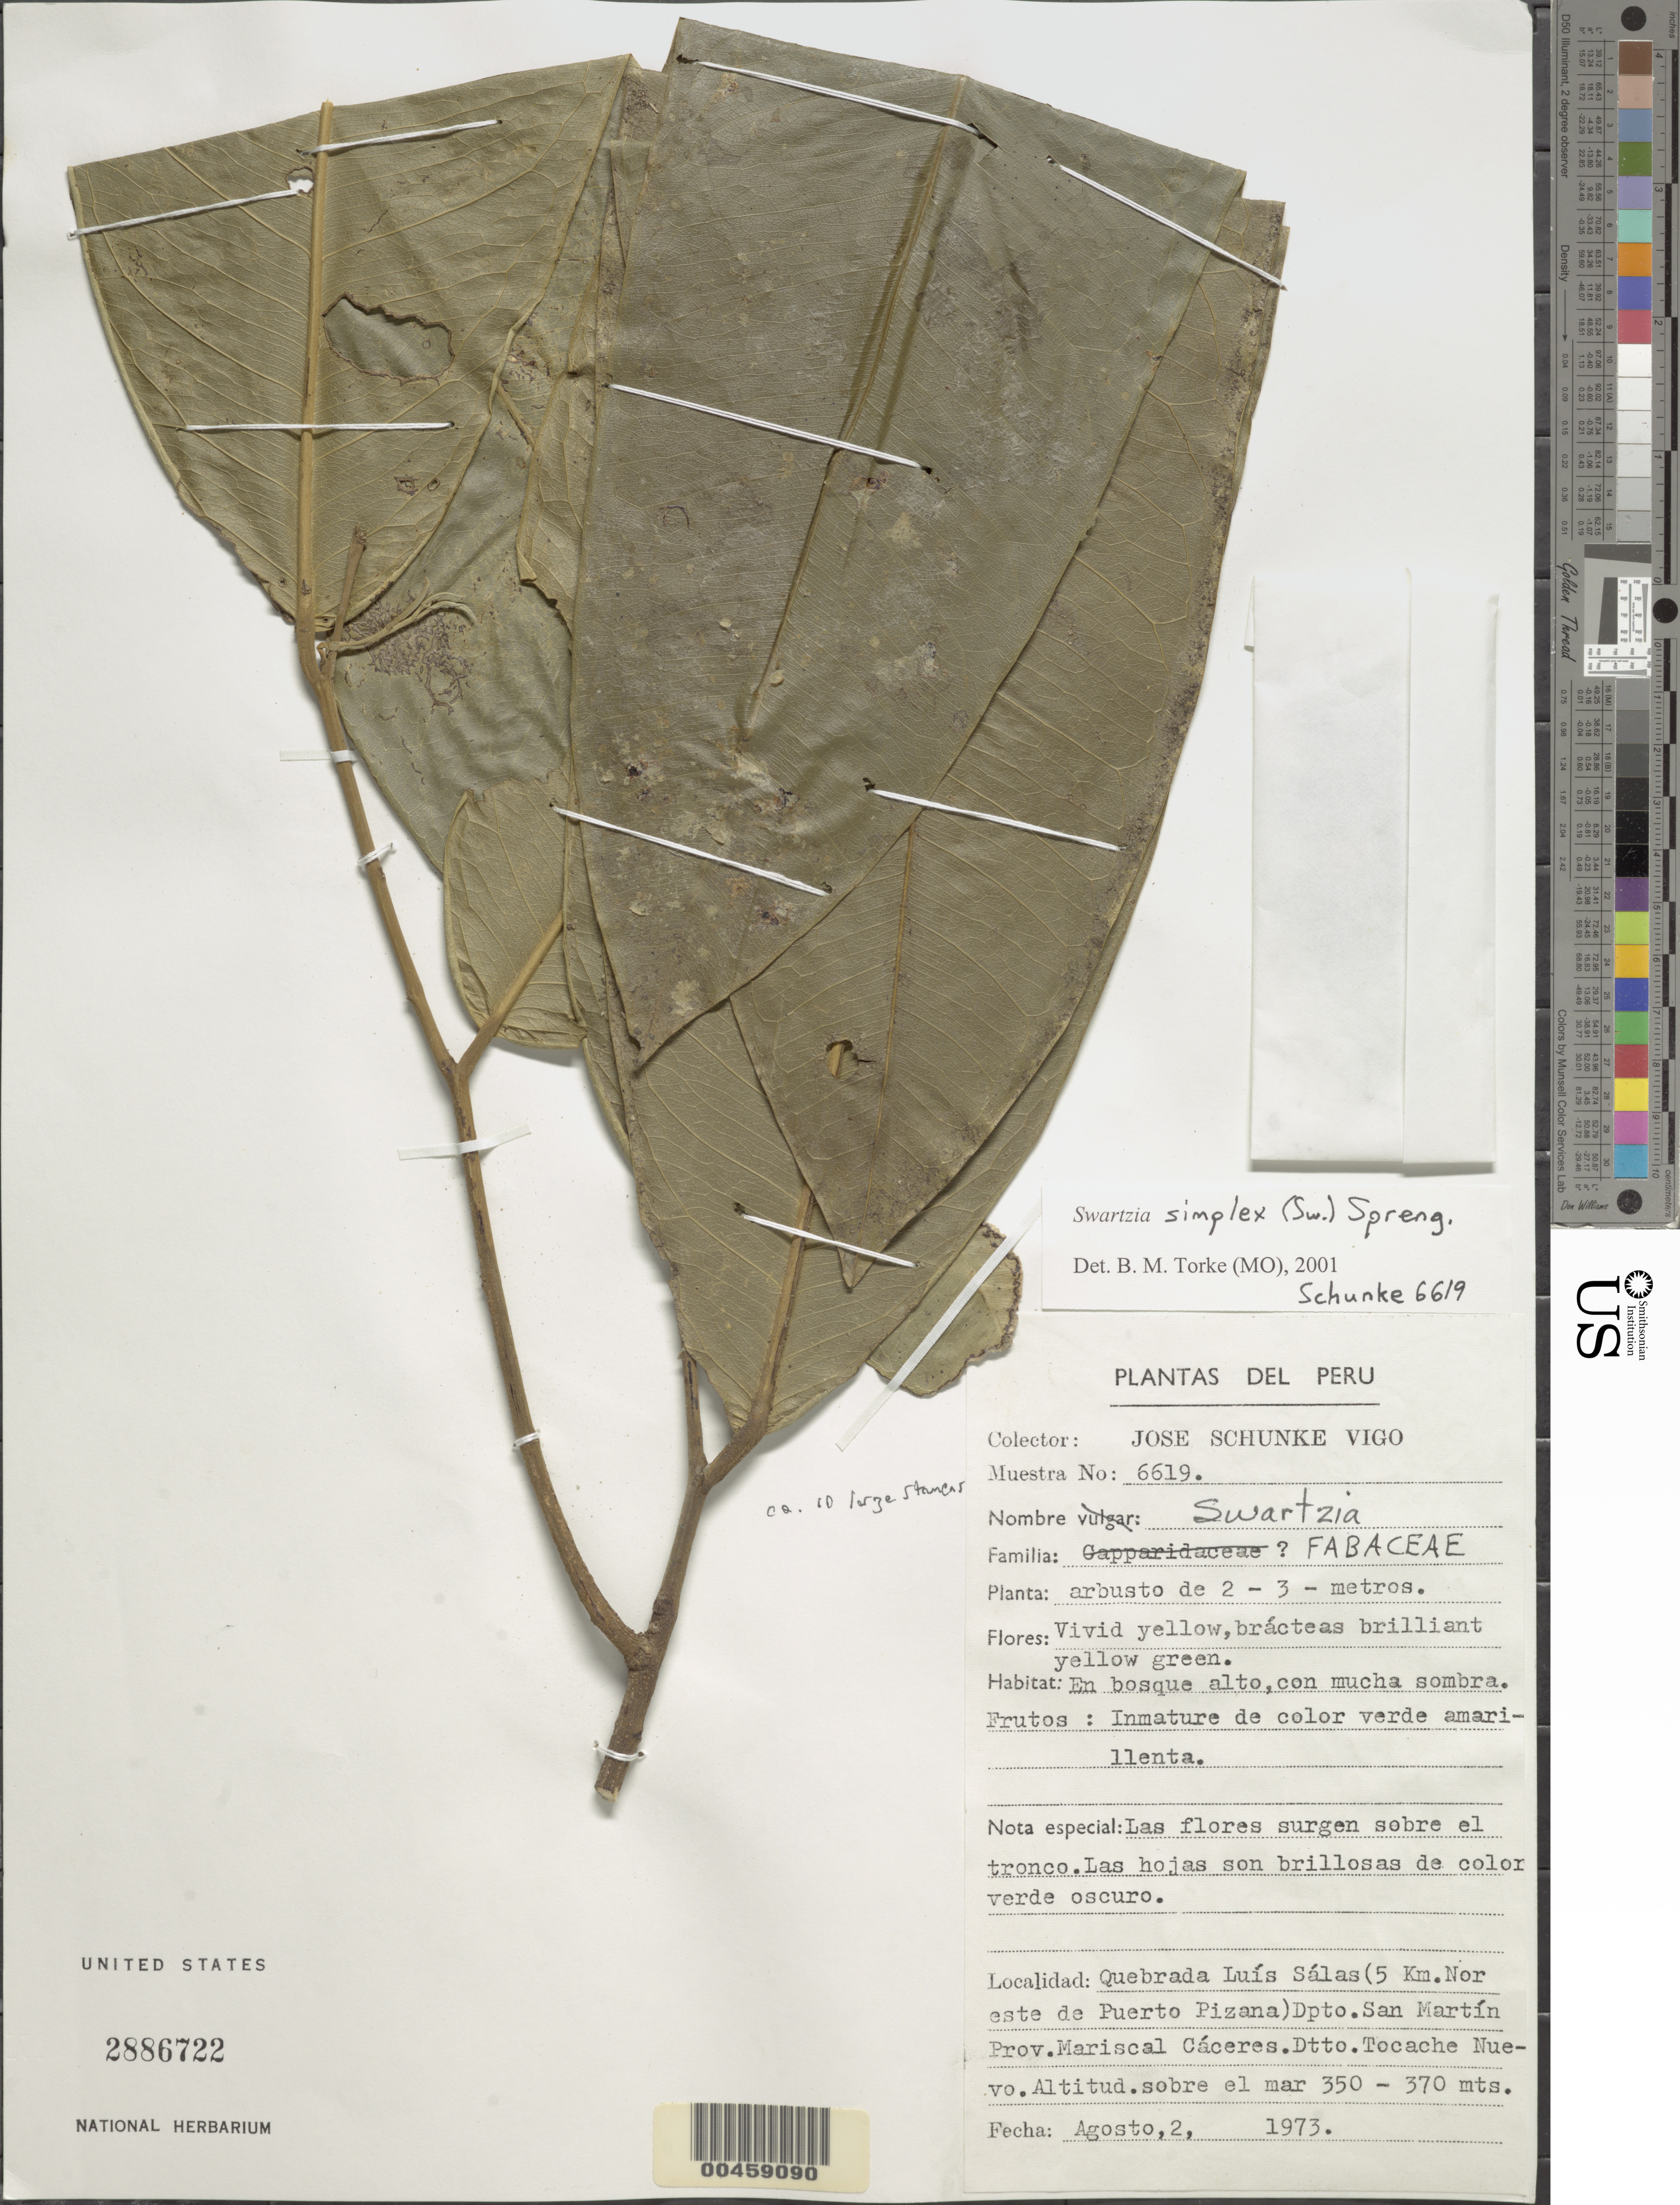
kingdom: Plantae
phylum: Tracheophyta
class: Magnoliopsida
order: Fabales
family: Fabaceae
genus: Swartzia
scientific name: Swartzia simplex var. simplex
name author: (Sw.) Spreng.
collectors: J. Schunke Vigo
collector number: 6619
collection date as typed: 02 Aug 1973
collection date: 1973-08-02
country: Peru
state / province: San Martín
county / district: Mariscal Cáceres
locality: Quebrada luis salas ( 5 km ne of puerto pizana) tocache nuevo dtto.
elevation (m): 350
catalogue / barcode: US 2886722